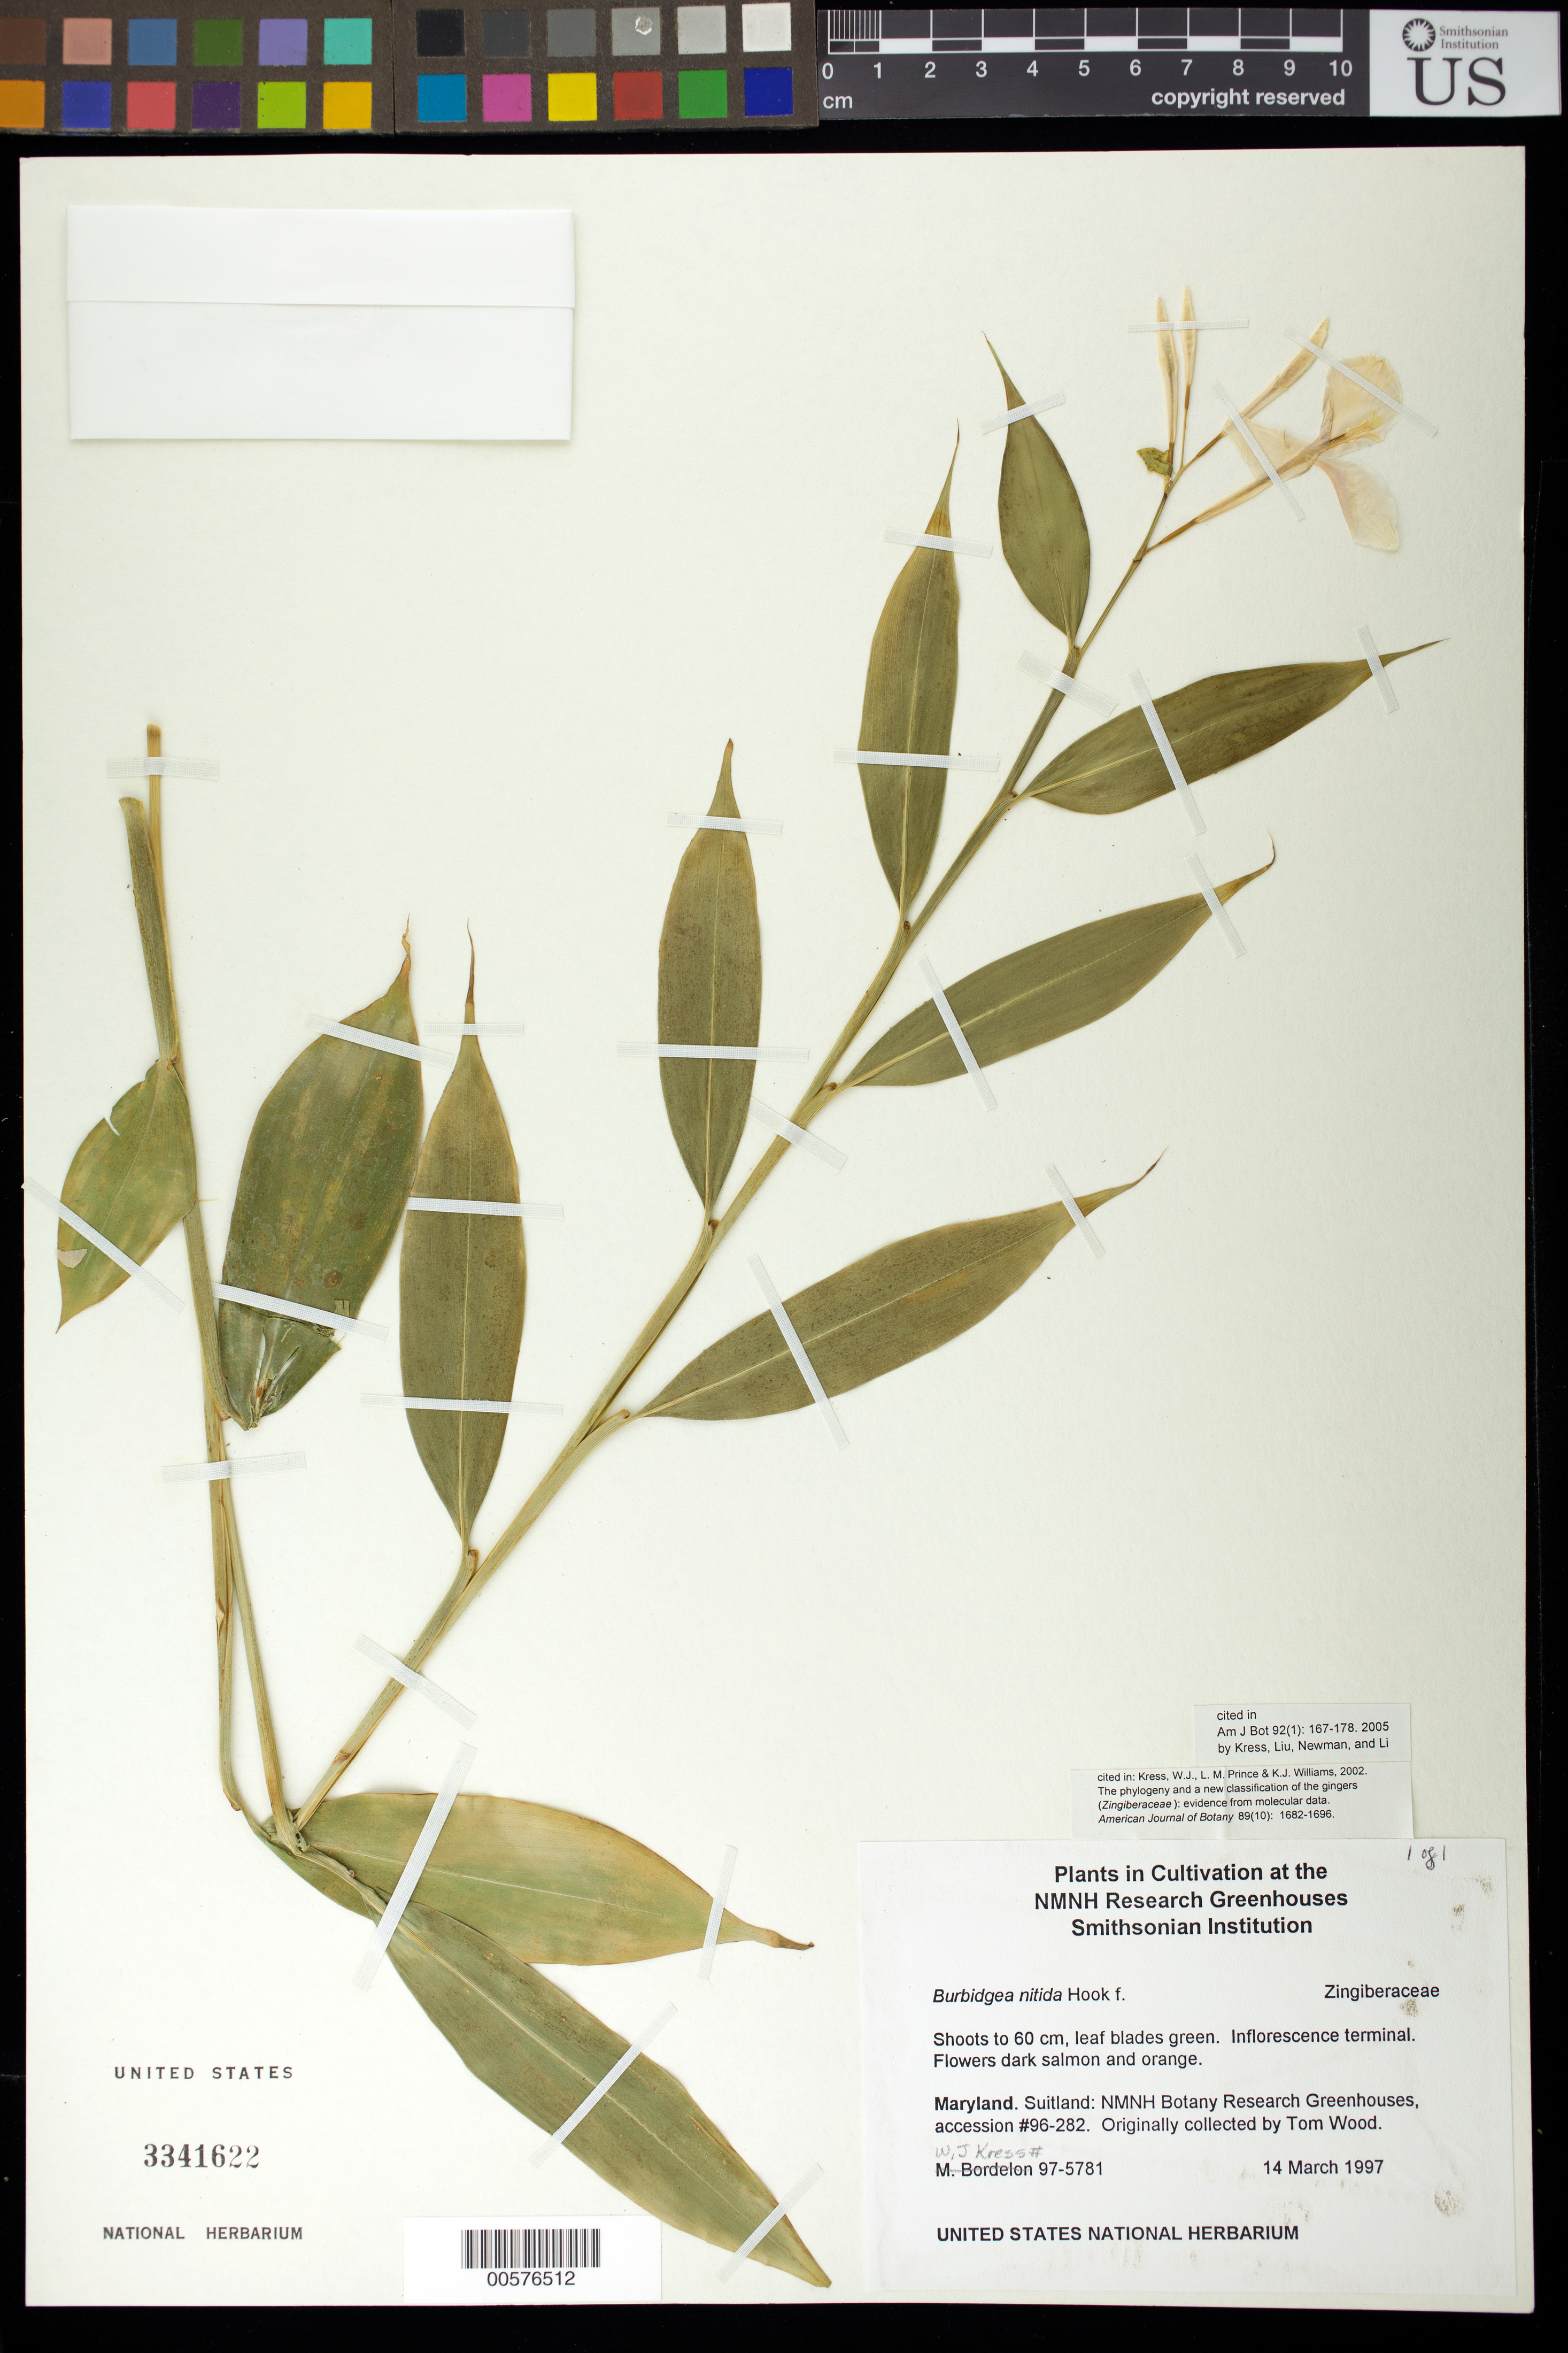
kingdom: Plantae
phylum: Tracheophyta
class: Liliopsida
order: Zingiberales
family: Zingiberaceae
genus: Burbidgea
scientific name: Burbidgea nitida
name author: Hook. f.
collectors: W. J. Kress & M. Bordelon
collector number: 97-5781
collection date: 1997-03-14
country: United States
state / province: Maryland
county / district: Prince George's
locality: NMNH Botany Research Greenhouses. Suitland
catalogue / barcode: US 3341622